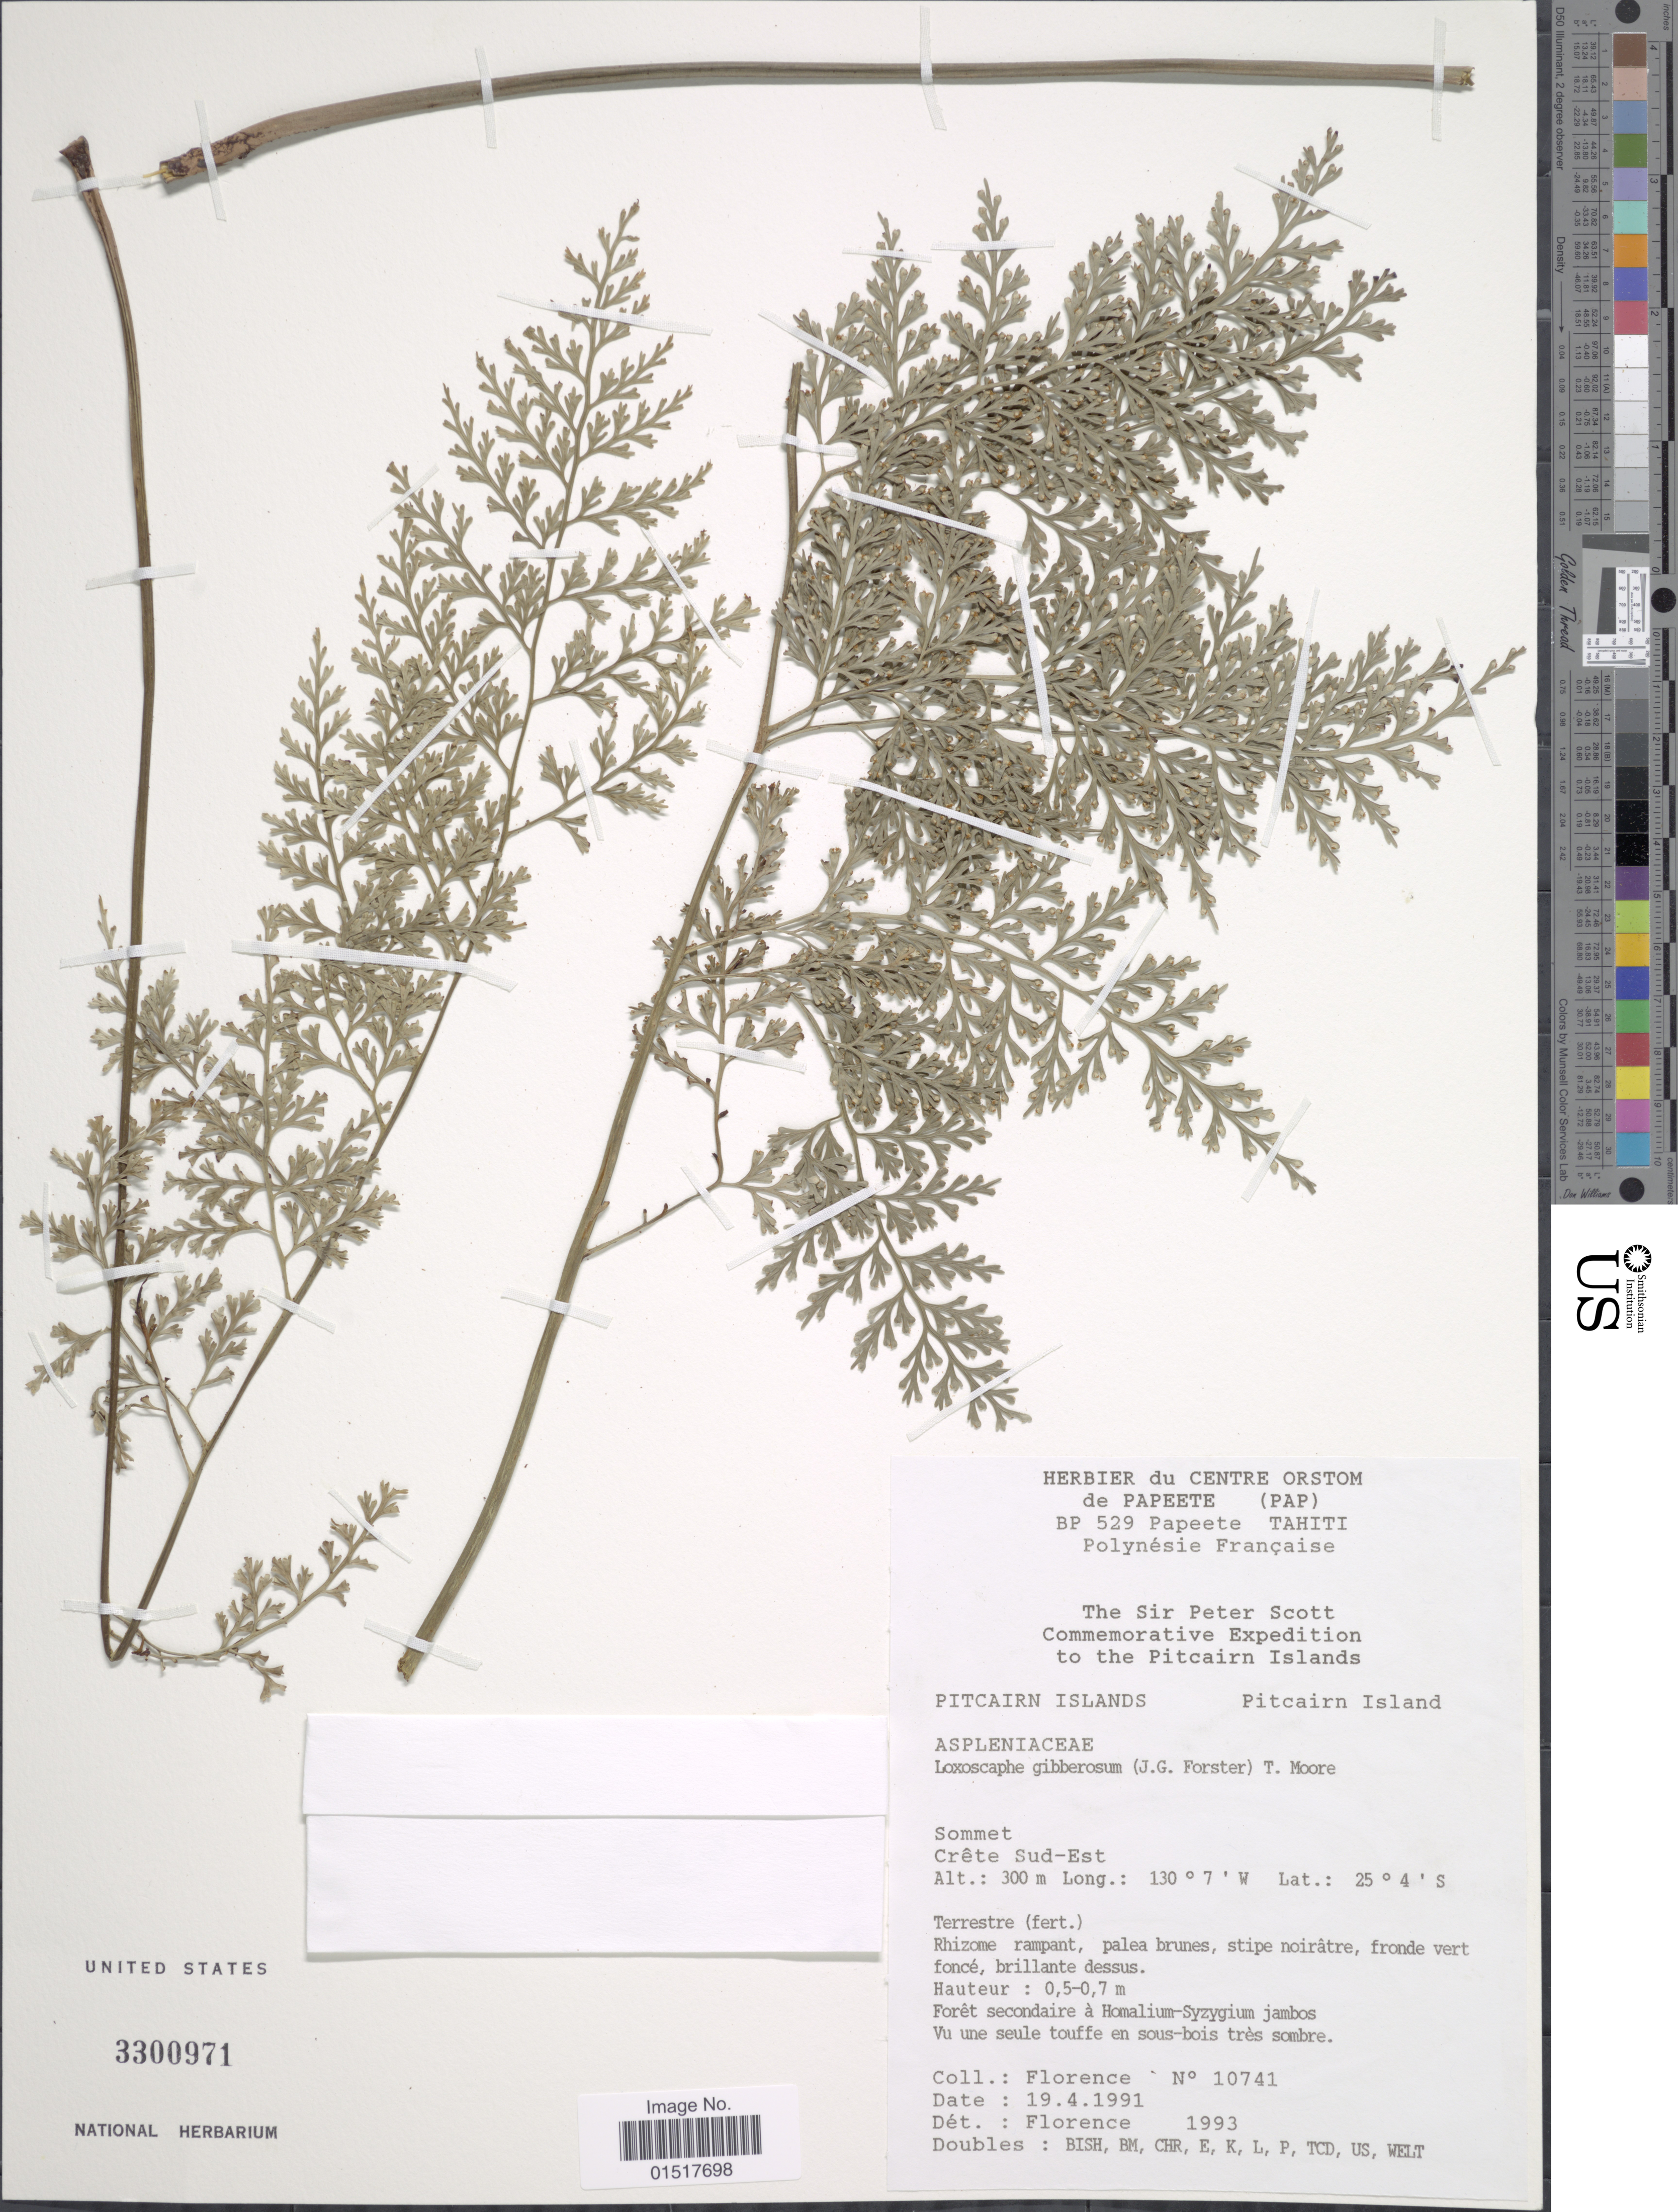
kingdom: Plantae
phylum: Tracheophyta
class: Polypodiopsida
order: Polypodiales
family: Aspleniaceae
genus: Asplenium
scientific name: Asplenium gibberosum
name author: (G. Forst.) Mett.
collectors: -. Florence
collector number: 10741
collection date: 1991-04-19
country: Pitcairn Islands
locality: Pitcairn Islands. Pitcairn Island. Sommet. Crête Sud-Est.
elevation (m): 300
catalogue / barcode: US 3300971